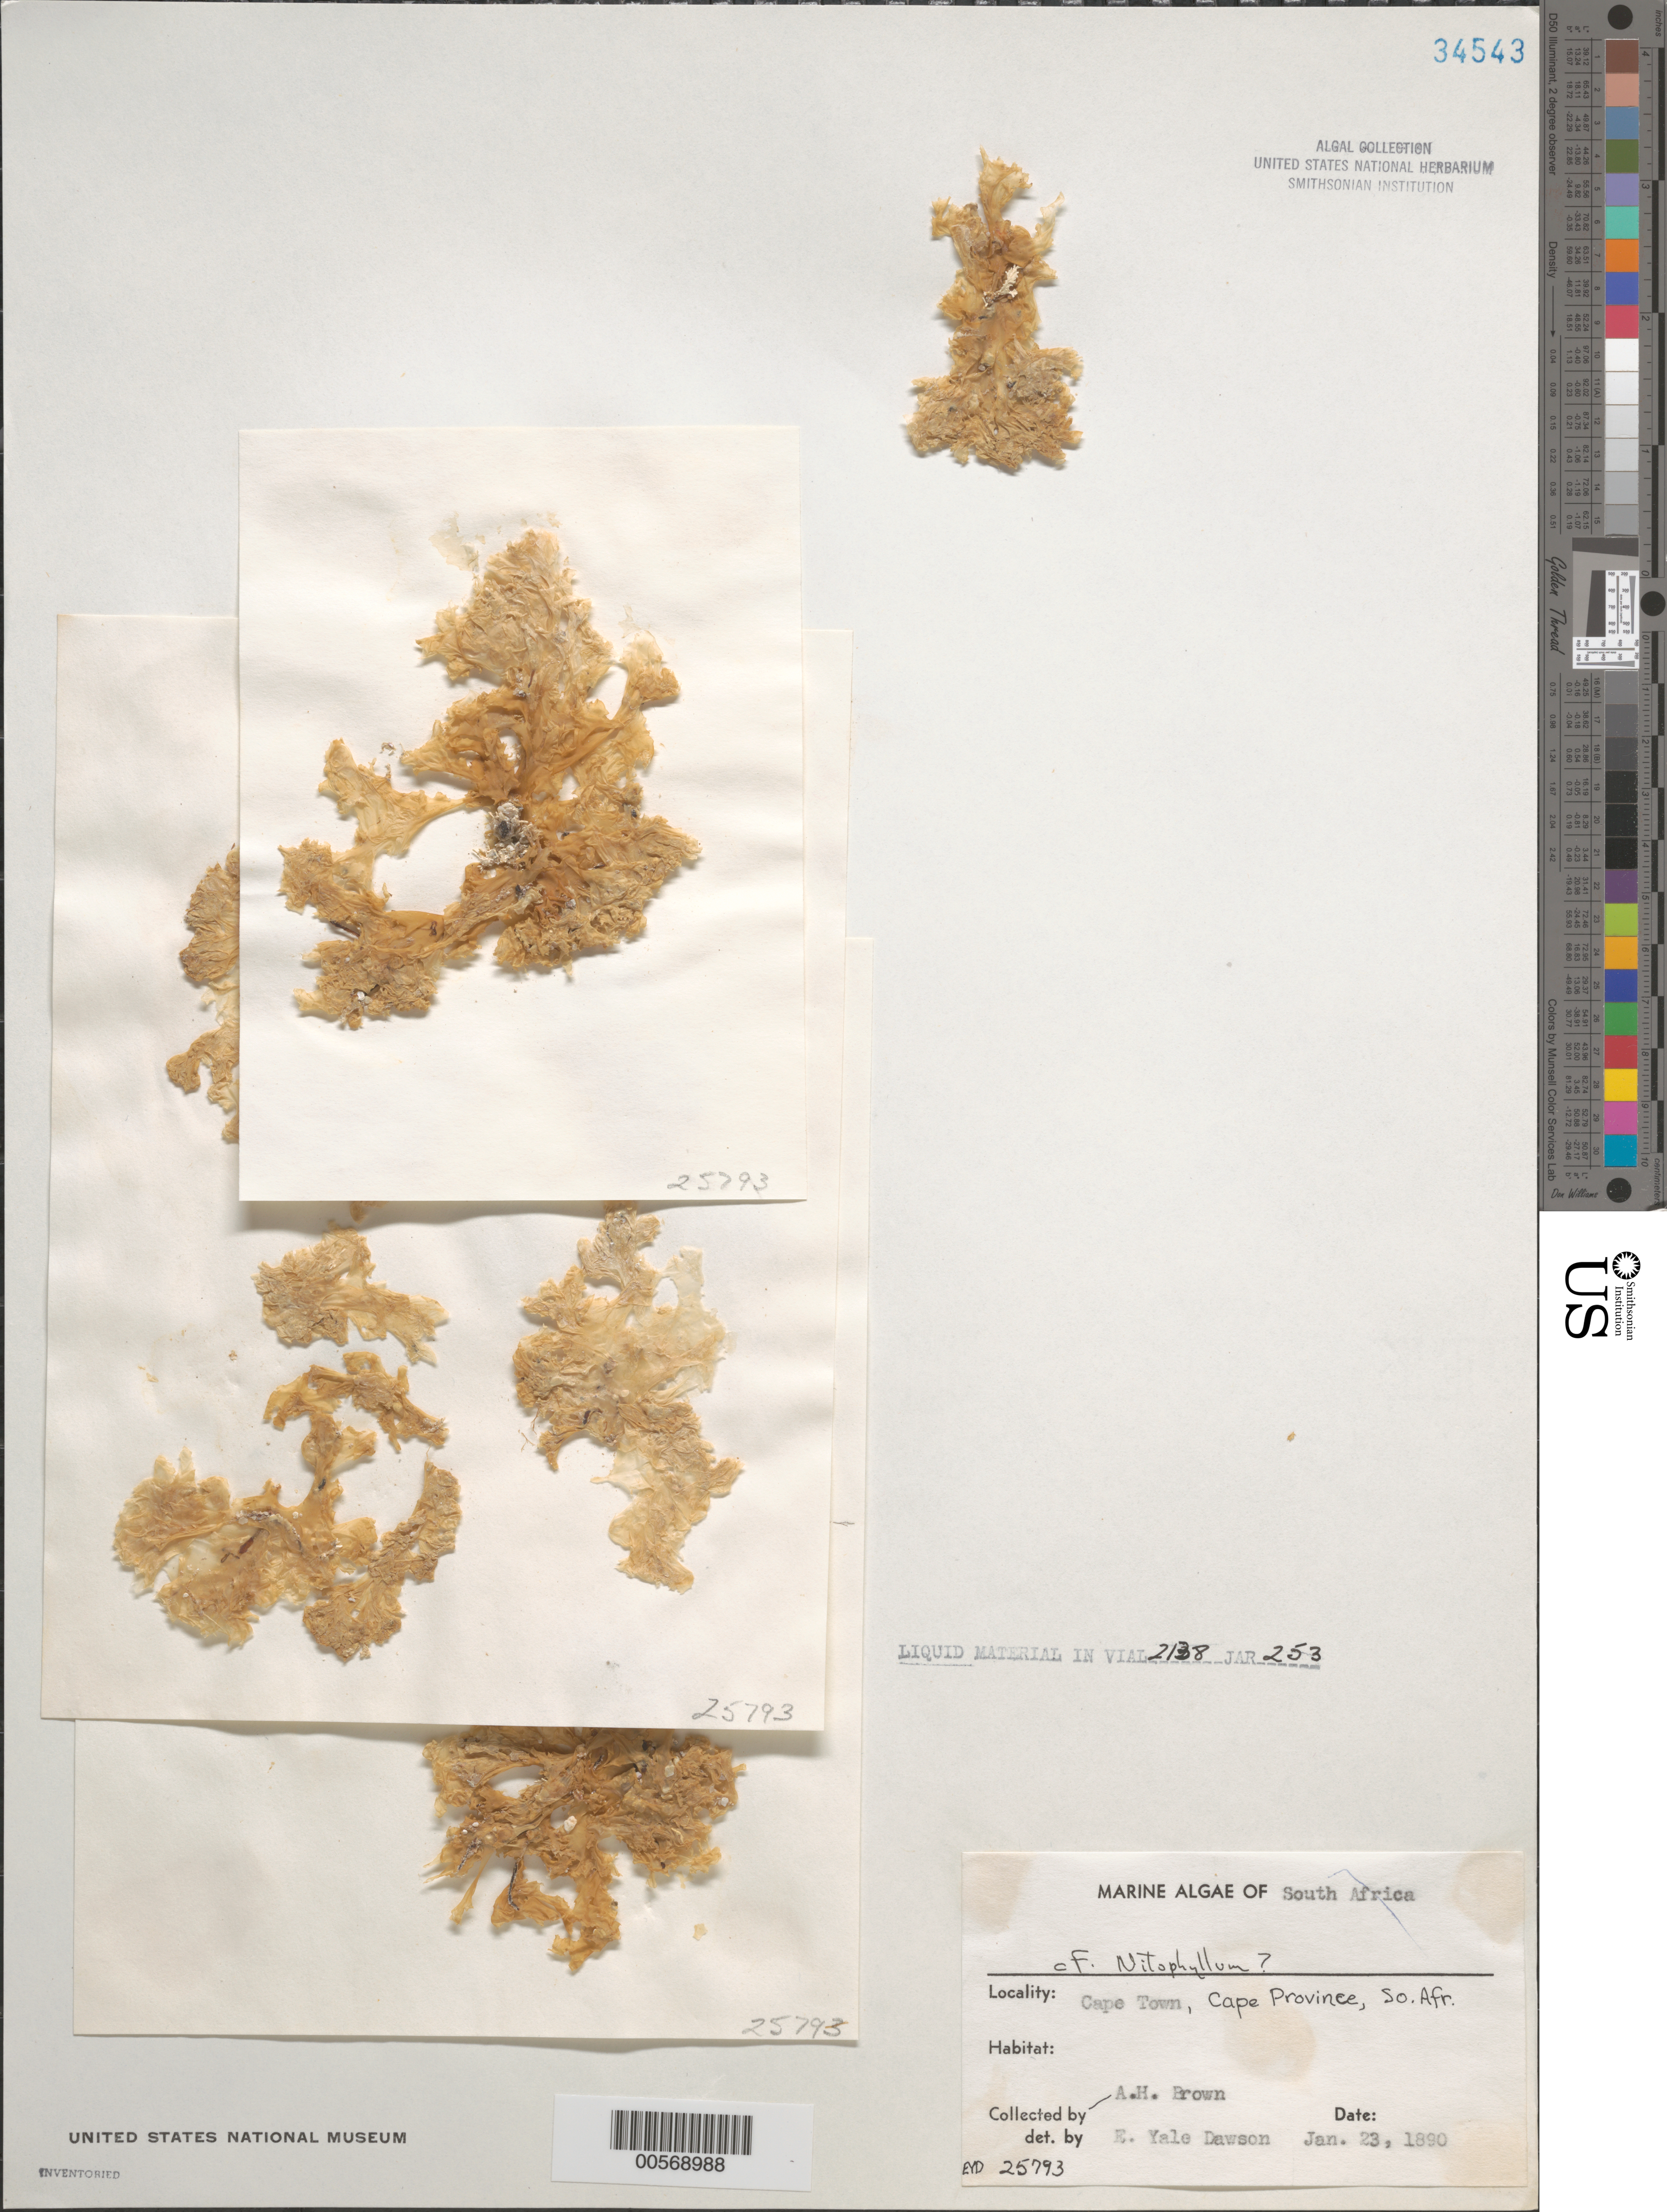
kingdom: Plantae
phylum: Rhodophyta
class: Florideophyceae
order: Ceramiales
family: Delesseriaceae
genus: Nitophyllum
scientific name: Nitophyllum sp.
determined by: Dawson, E. Y.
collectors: A. H. Brown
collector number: EYD 25793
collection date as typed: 23 Jan 1890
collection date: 1890-01-23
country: South Africa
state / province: Western Cape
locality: Cape town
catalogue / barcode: US 34543